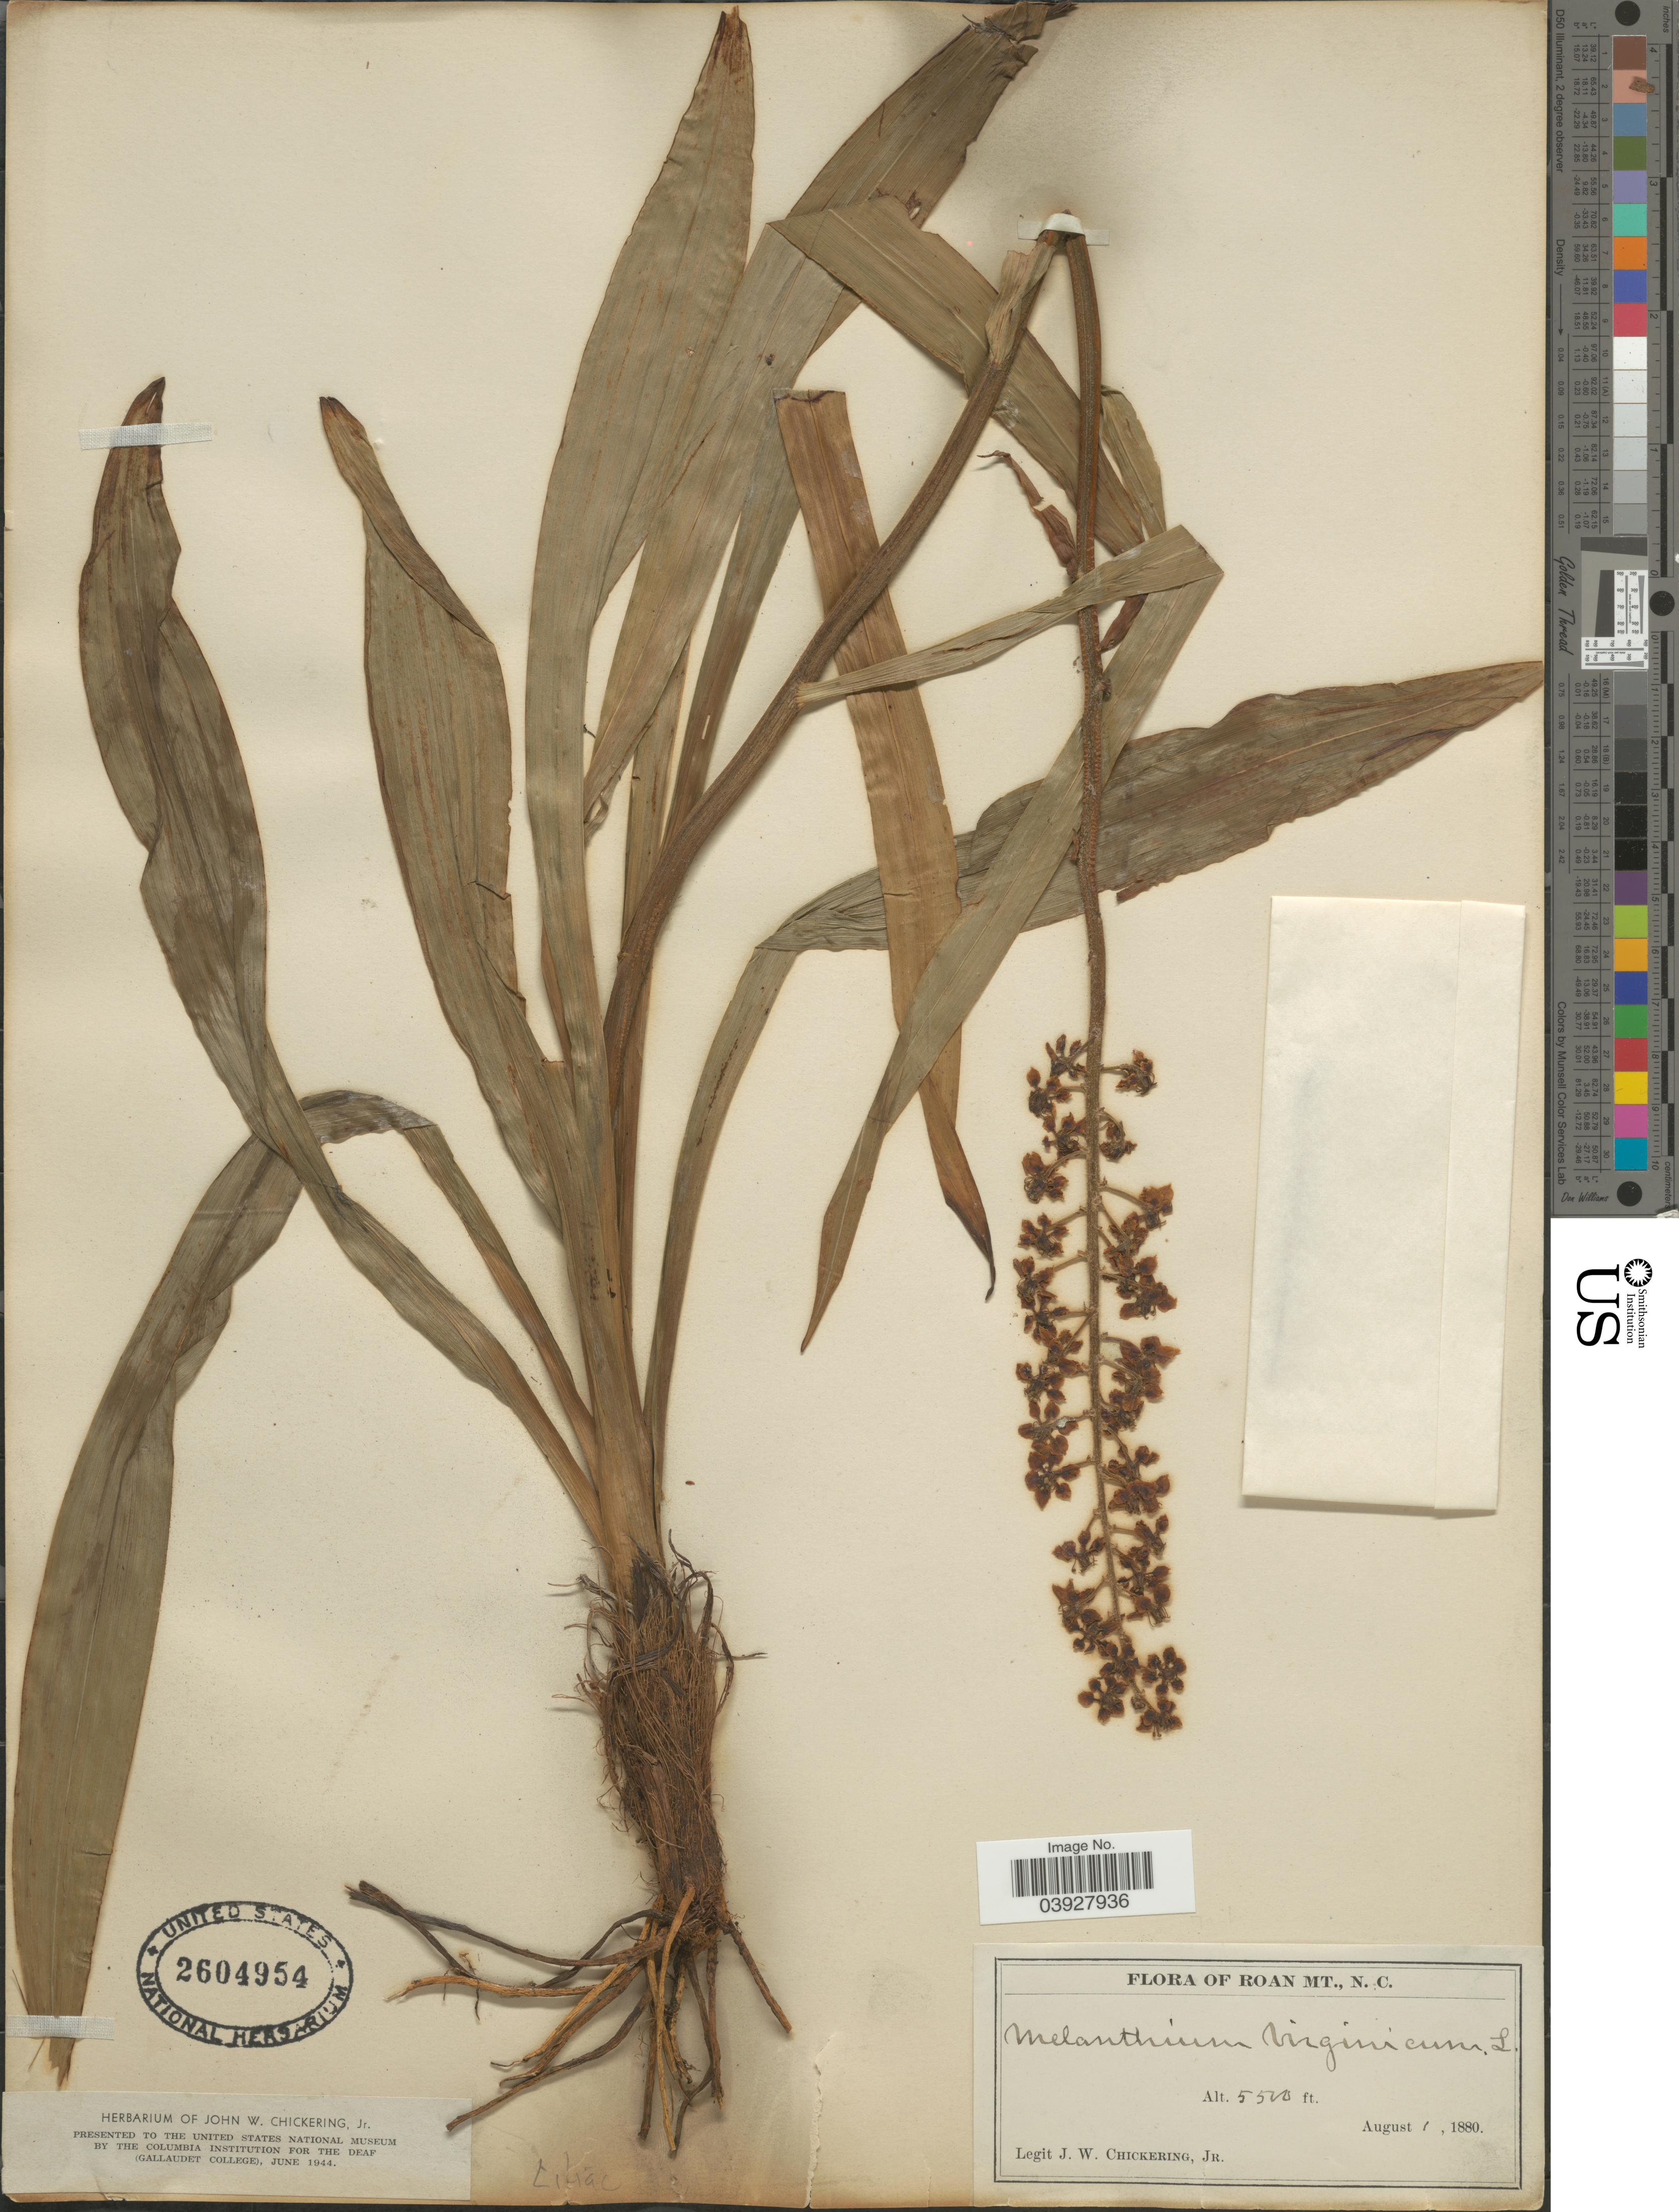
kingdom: Plantae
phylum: Tracheophyta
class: Liliopsida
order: Liliales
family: Melanthiaceae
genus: Melanthium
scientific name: Melanthium virginicum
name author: L.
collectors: J. Chickering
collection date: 1880-08-01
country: United States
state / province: North Carolina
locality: Roan Mt.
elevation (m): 1676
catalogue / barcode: US 2604954